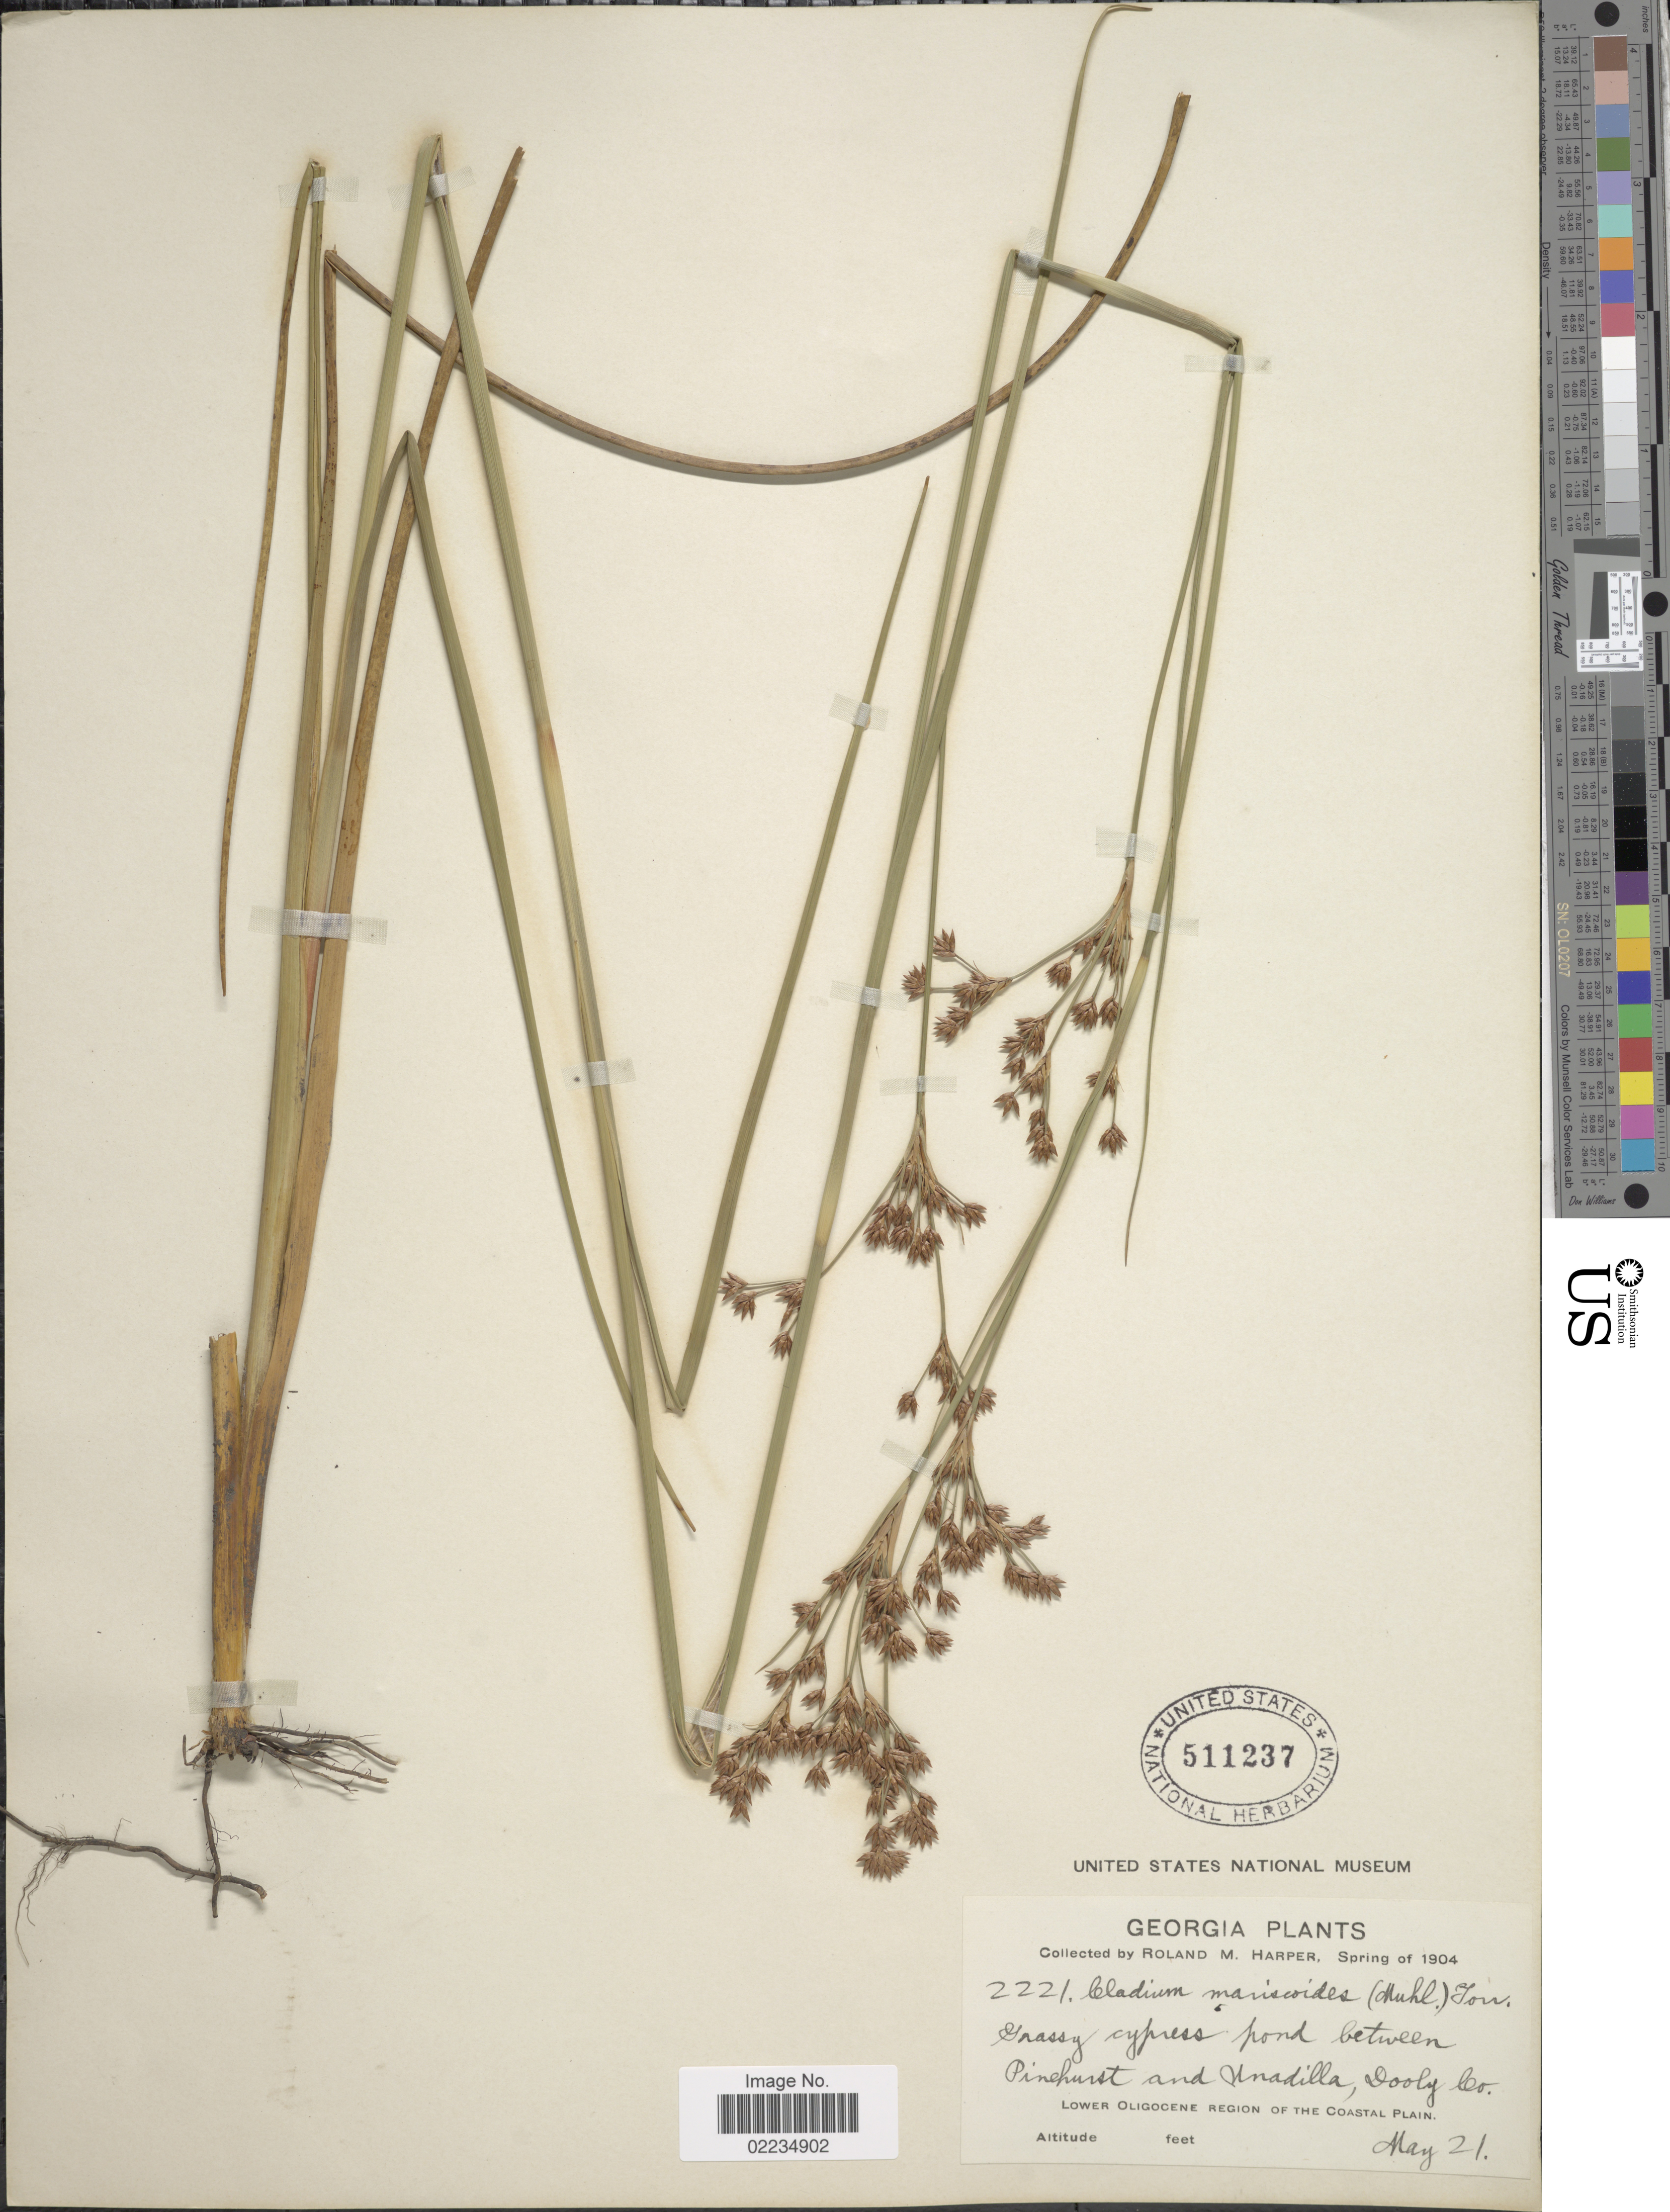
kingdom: Plantae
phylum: Tracheophyta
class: Liliopsida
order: Poales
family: Cyperaceae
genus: Cladium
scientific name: Cladium mariscoides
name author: (Muhl.) Torr.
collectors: R. M. Harper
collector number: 2221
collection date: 1904-05-21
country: United States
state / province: Georgia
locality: Pinehurst and Unadilla, Dooly CO., Lower Oligocene Region of The Coastal Plain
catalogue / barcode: US 511237